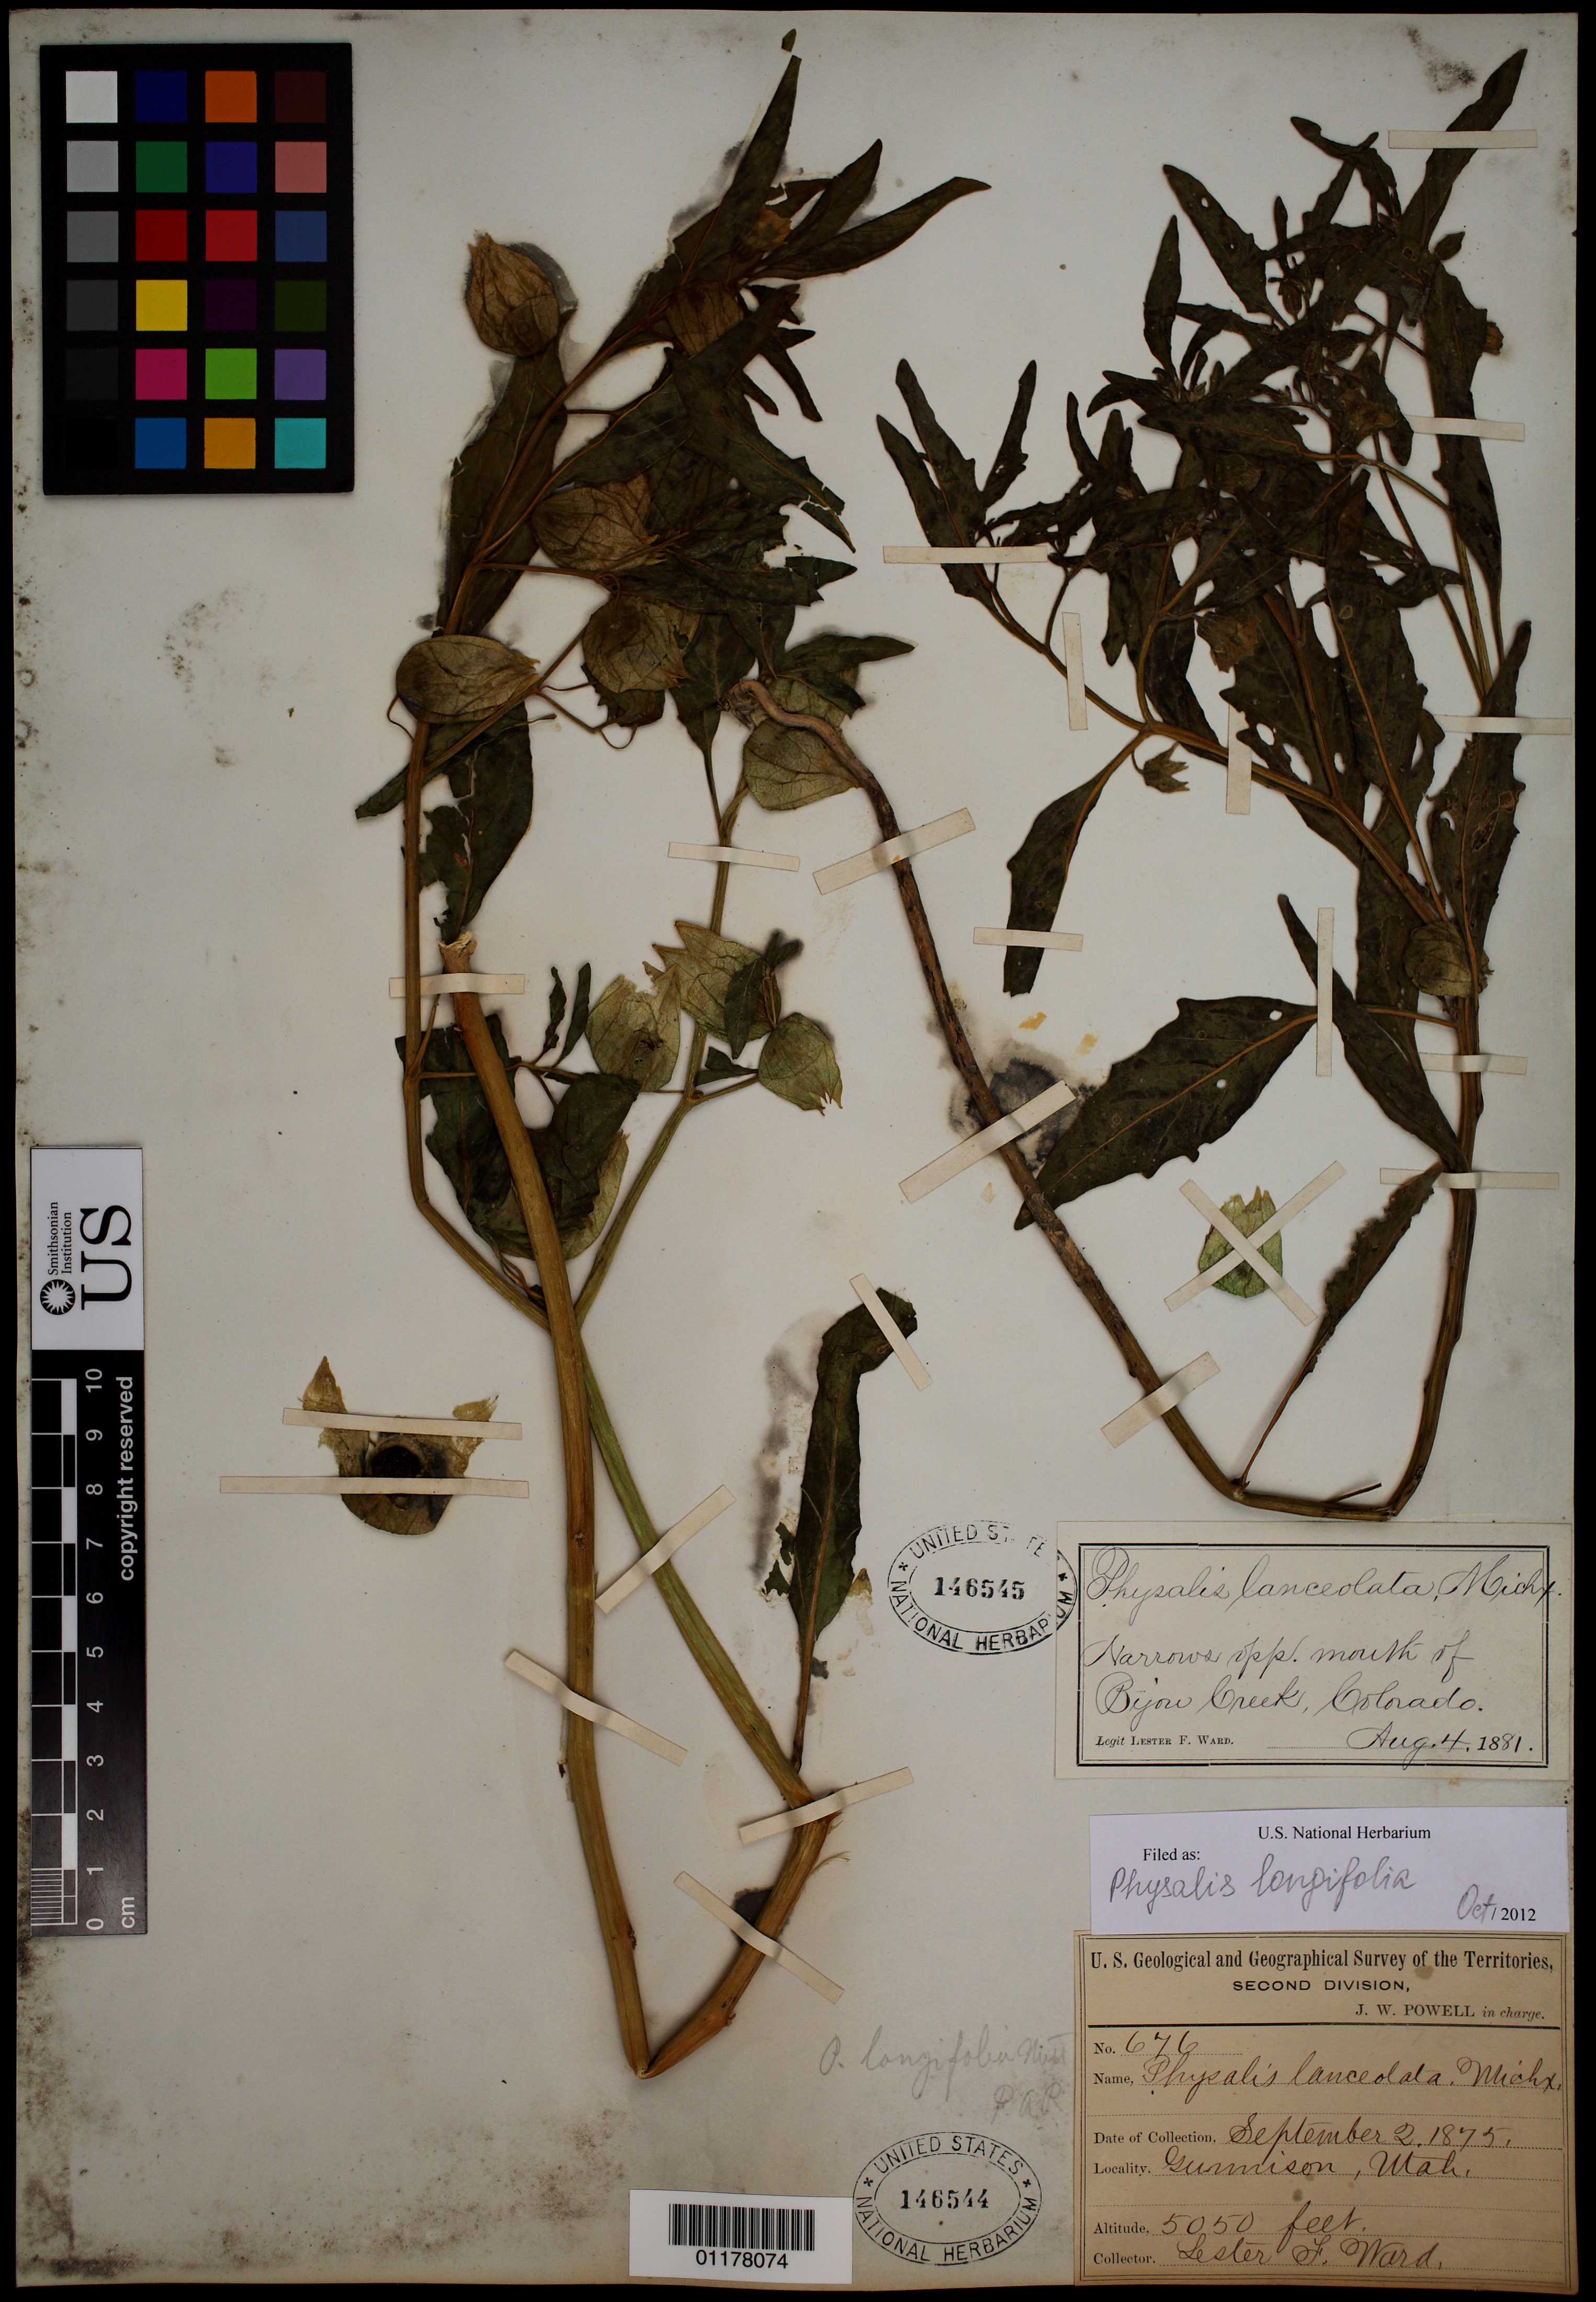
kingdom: Plantae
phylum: Tracheophyta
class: Magnoliopsida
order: Solanales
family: Solanaceae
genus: Physalis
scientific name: Physalis longifolia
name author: Nutt.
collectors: L. F. Ward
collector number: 676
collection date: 1875-09-02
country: United States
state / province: Utah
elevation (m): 1539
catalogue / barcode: US 146544